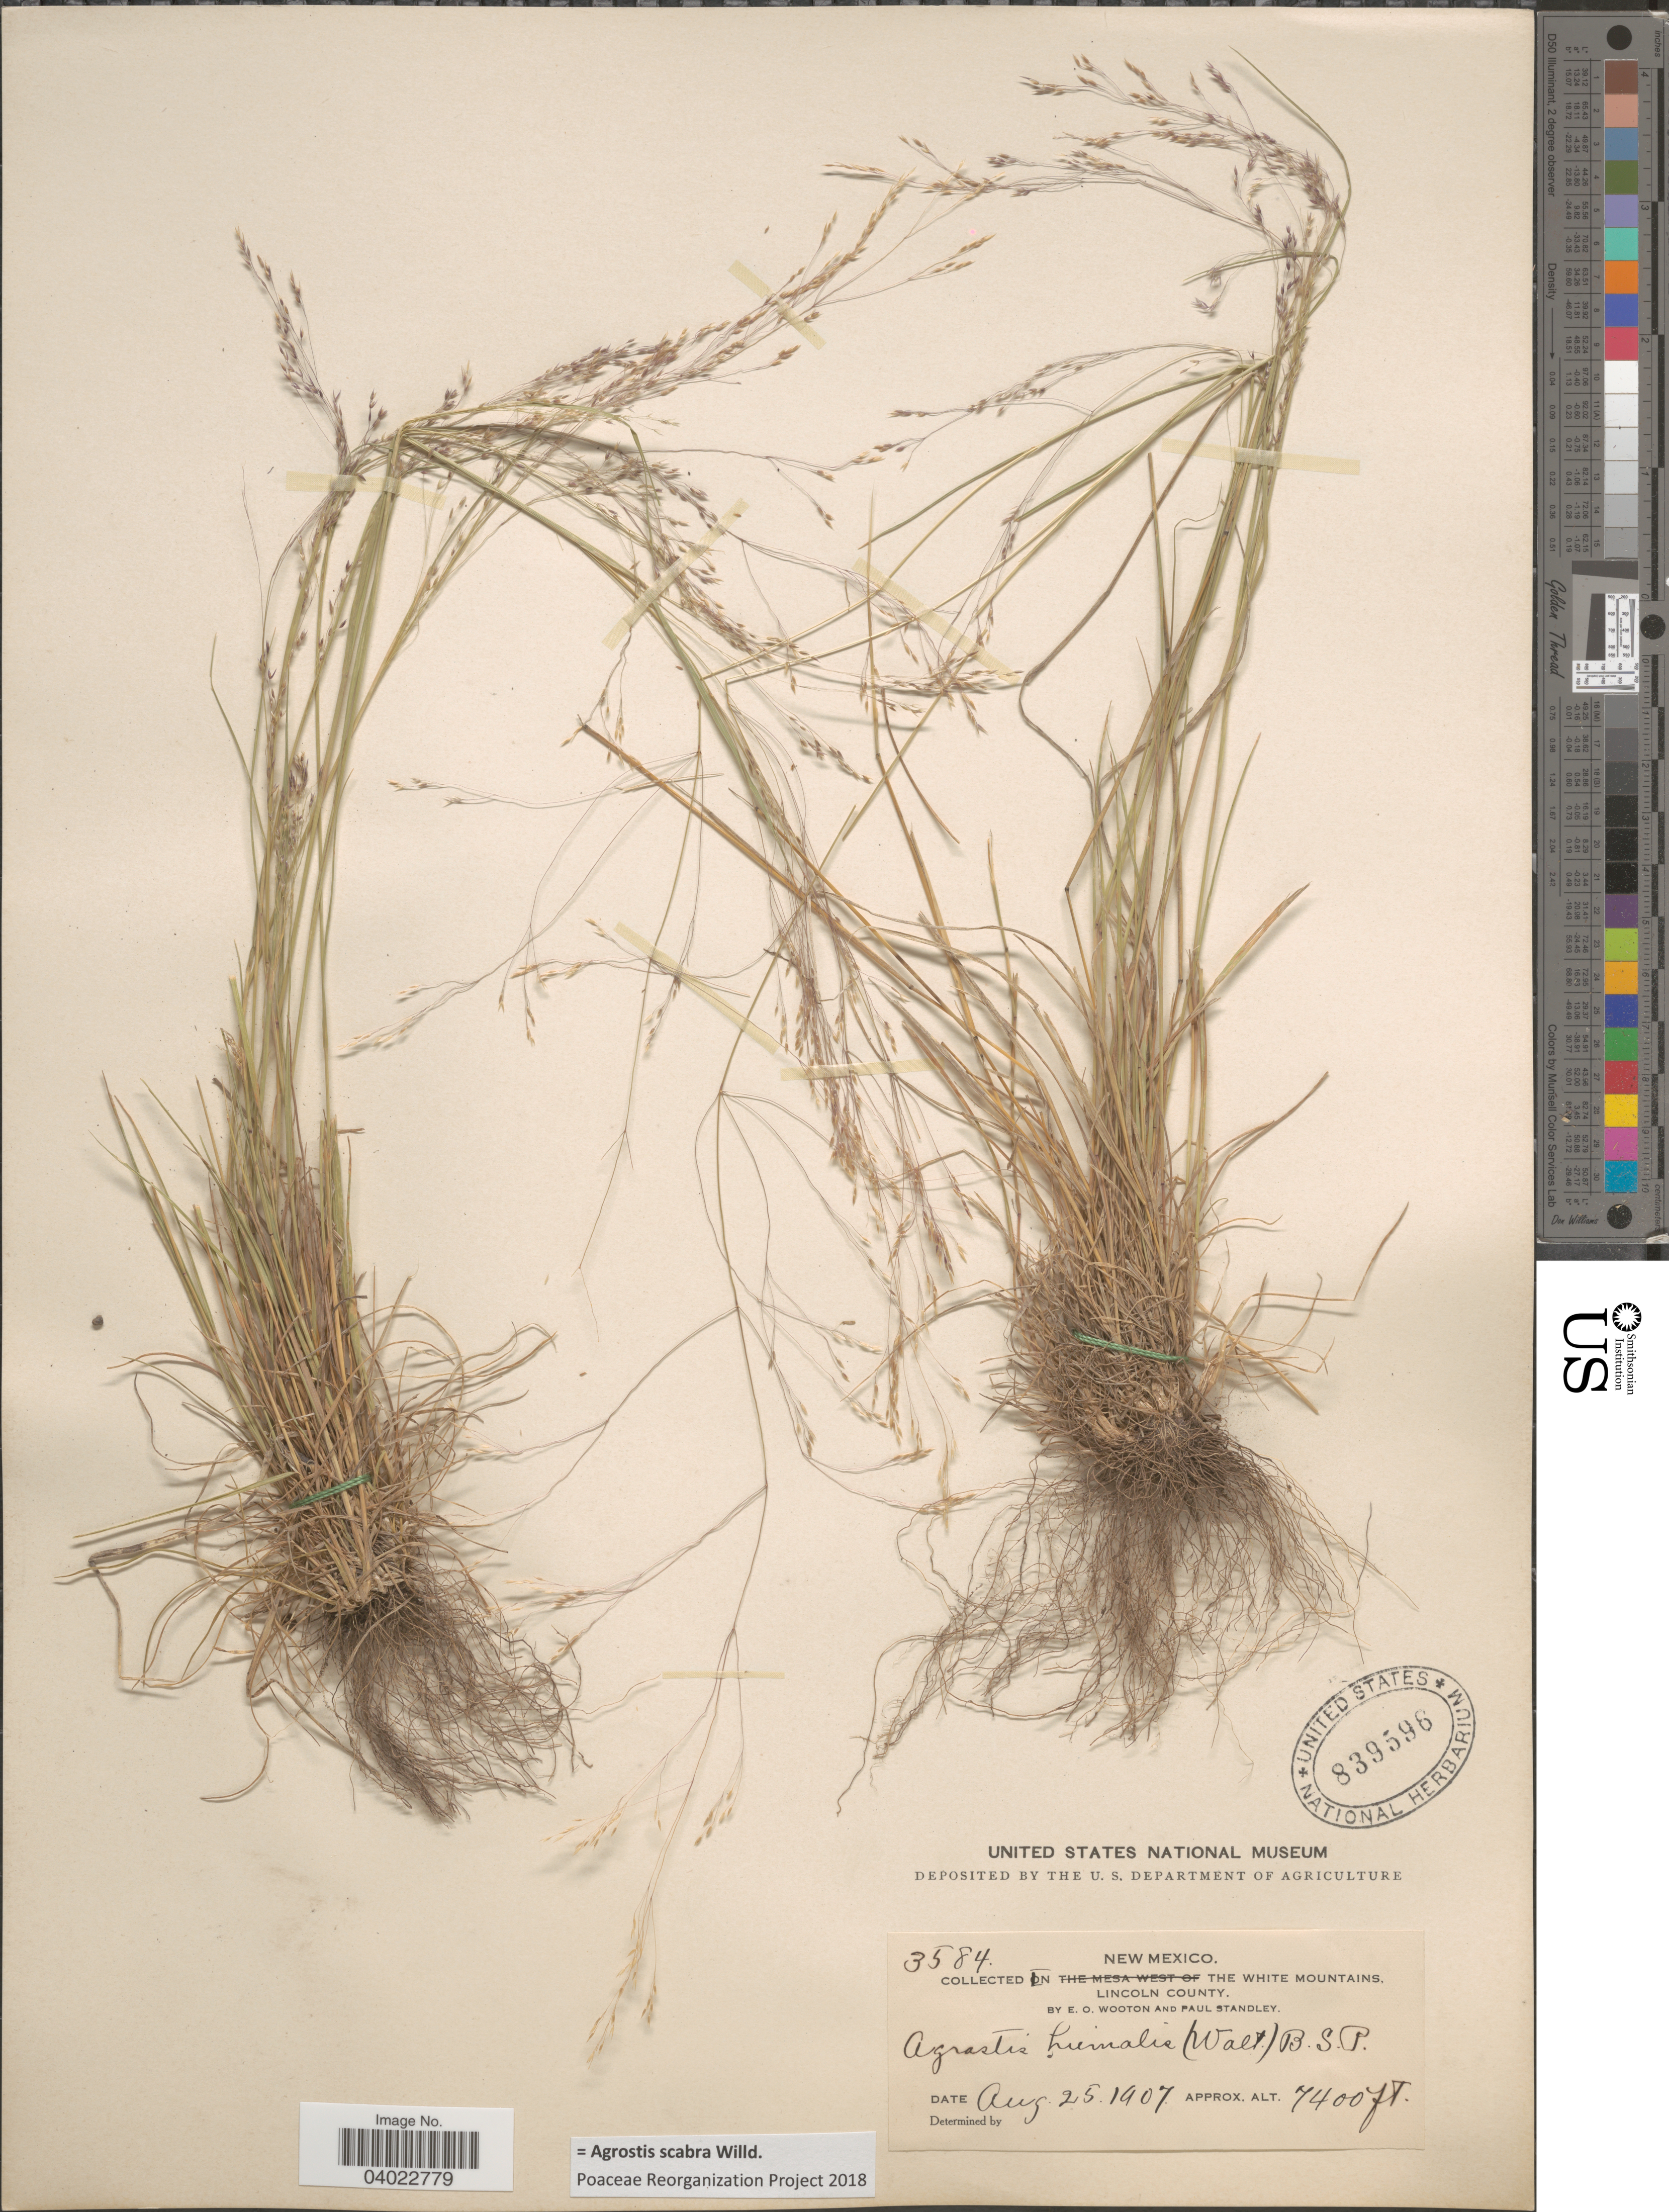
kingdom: Plantae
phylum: Tracheophyta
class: Liliopsida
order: Poales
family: Poaceae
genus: Agrostis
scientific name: Agrostis scabra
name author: Willd.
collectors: E. O. Wooton & P. C. Standley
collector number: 3584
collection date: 1907-08-25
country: United States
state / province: New Mexico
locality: In the White Mountains. Lincoln County.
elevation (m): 2256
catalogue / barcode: US 839596